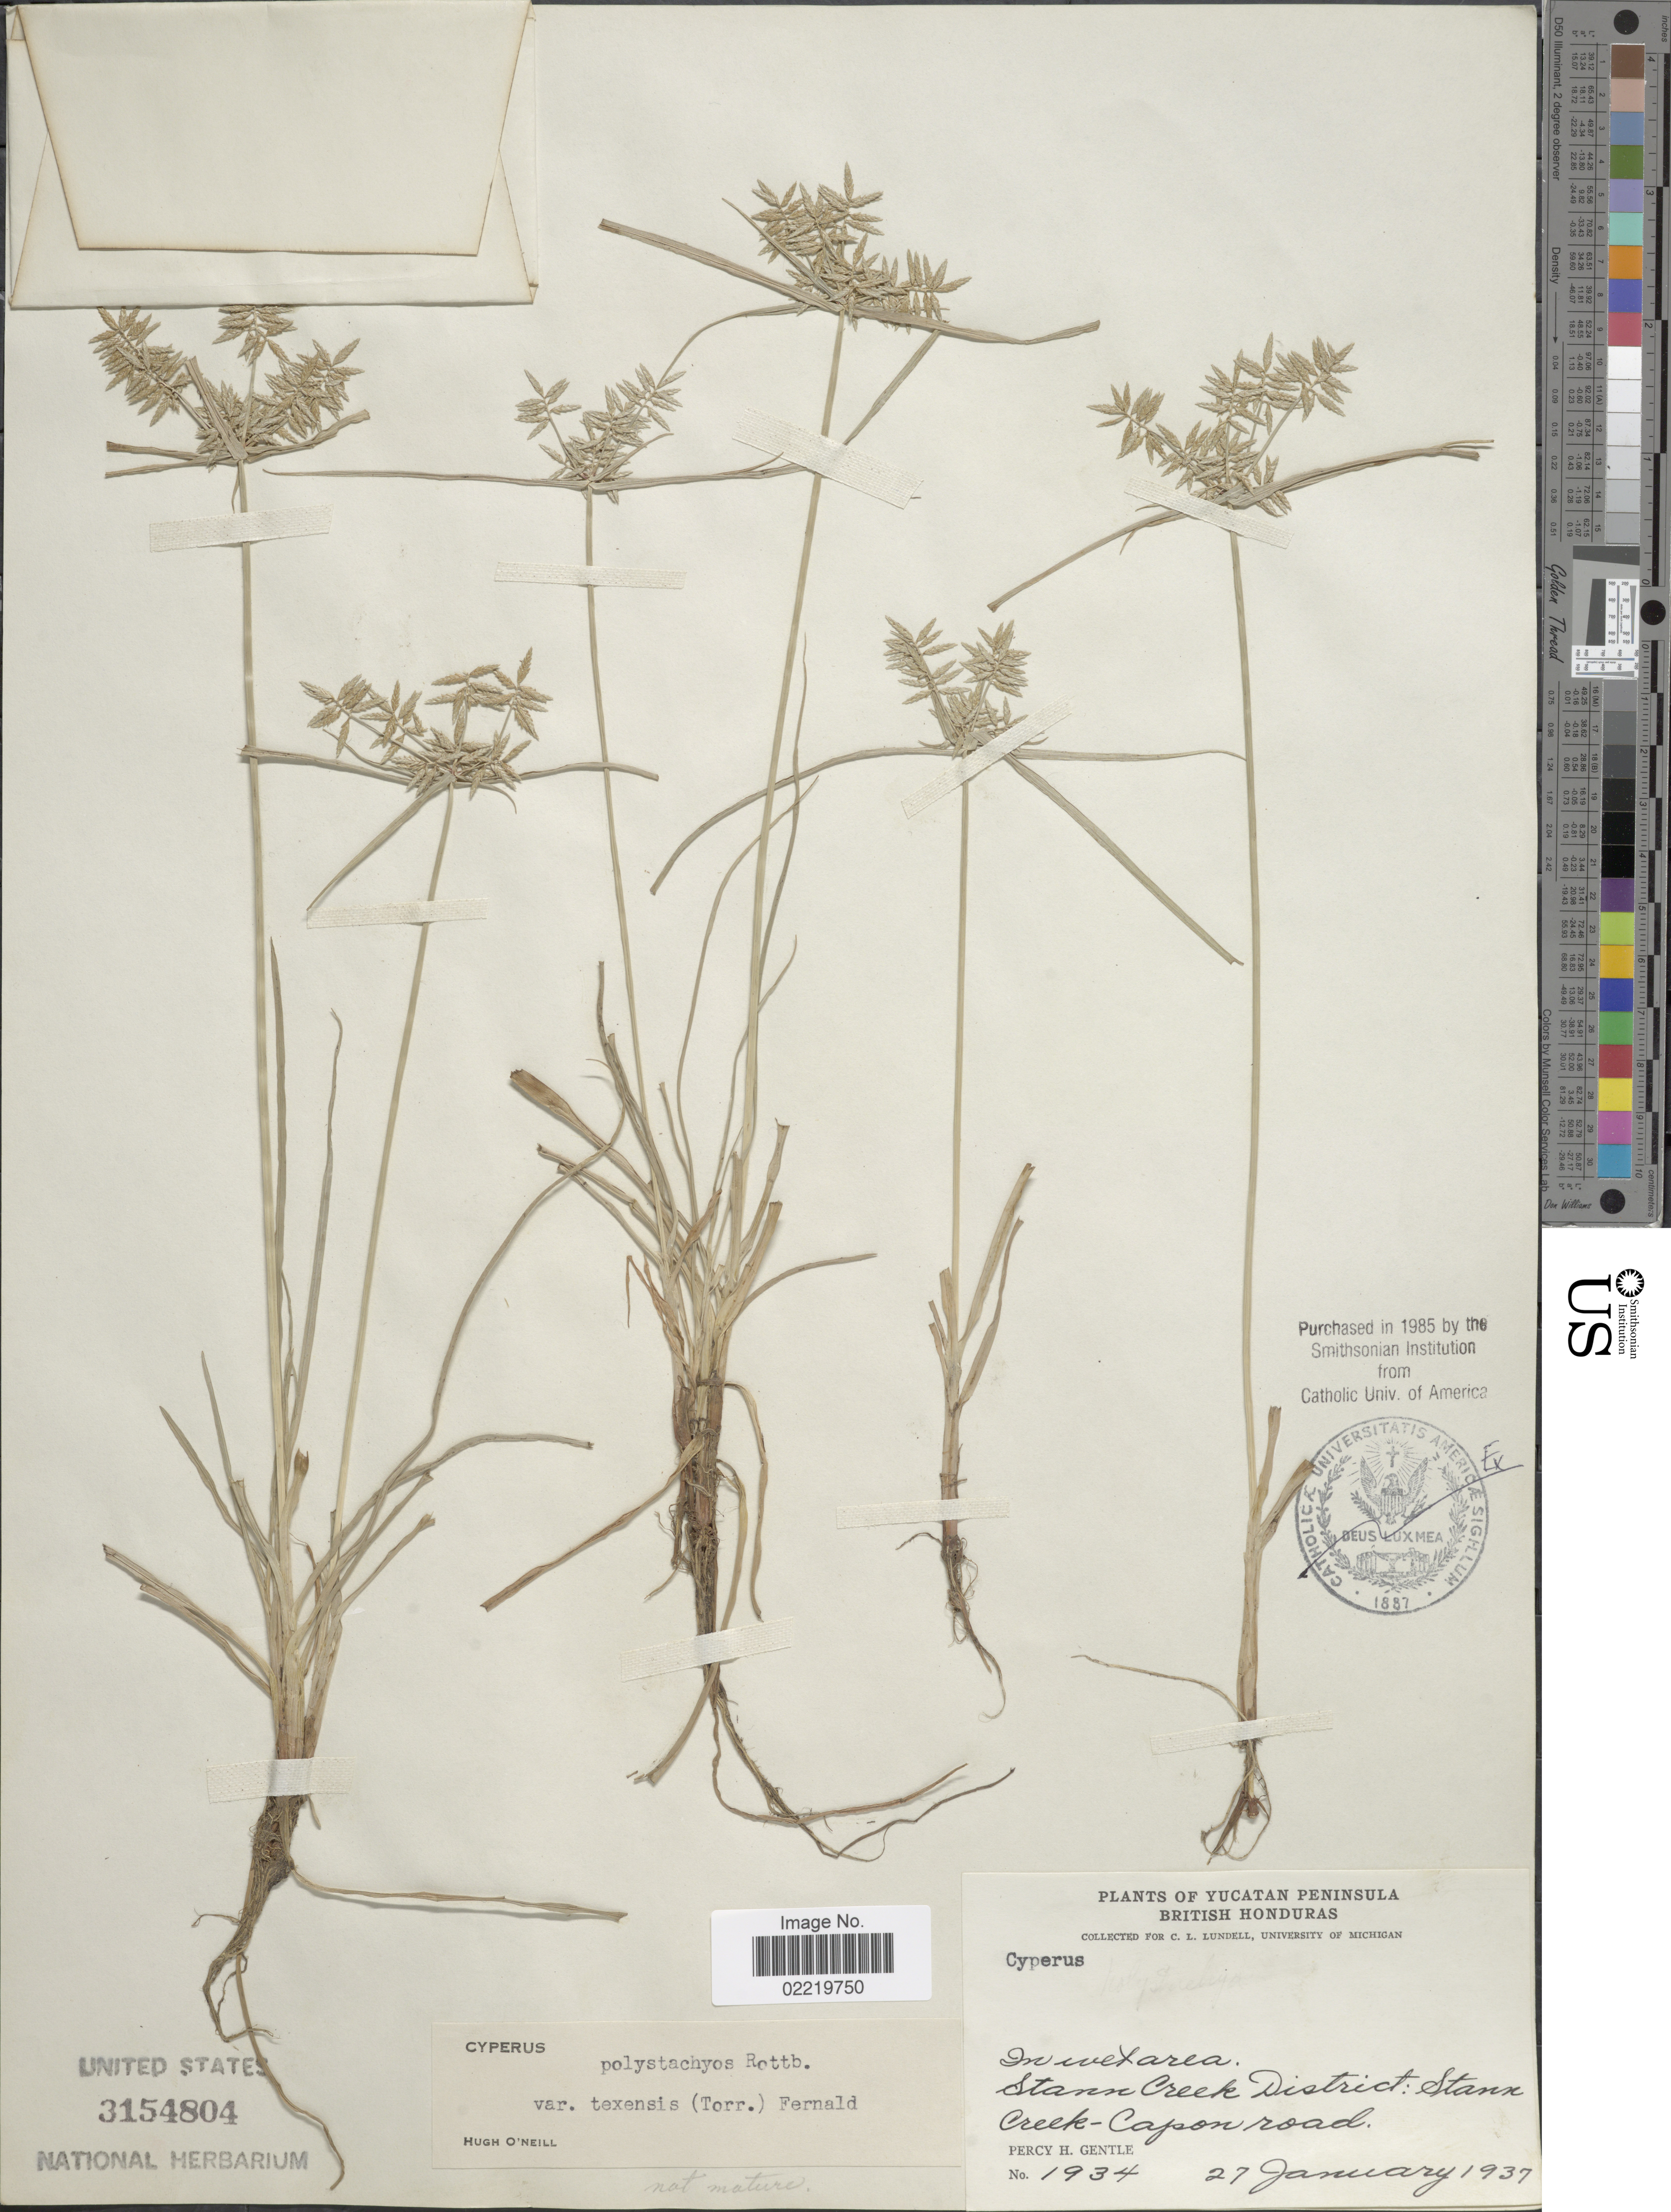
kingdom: Plantae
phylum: Tracheophyta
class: Liliopsida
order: Poales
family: Cyperaceae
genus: Cyperus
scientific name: Cyperus polystachyos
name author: Rottb.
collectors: P. H. Gentle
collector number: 1934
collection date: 1937-01-27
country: Belize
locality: Yucatan Peninsula, British Honduras, In wet area, Stann Creek District; stann Creek-Capon road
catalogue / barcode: US 3154804